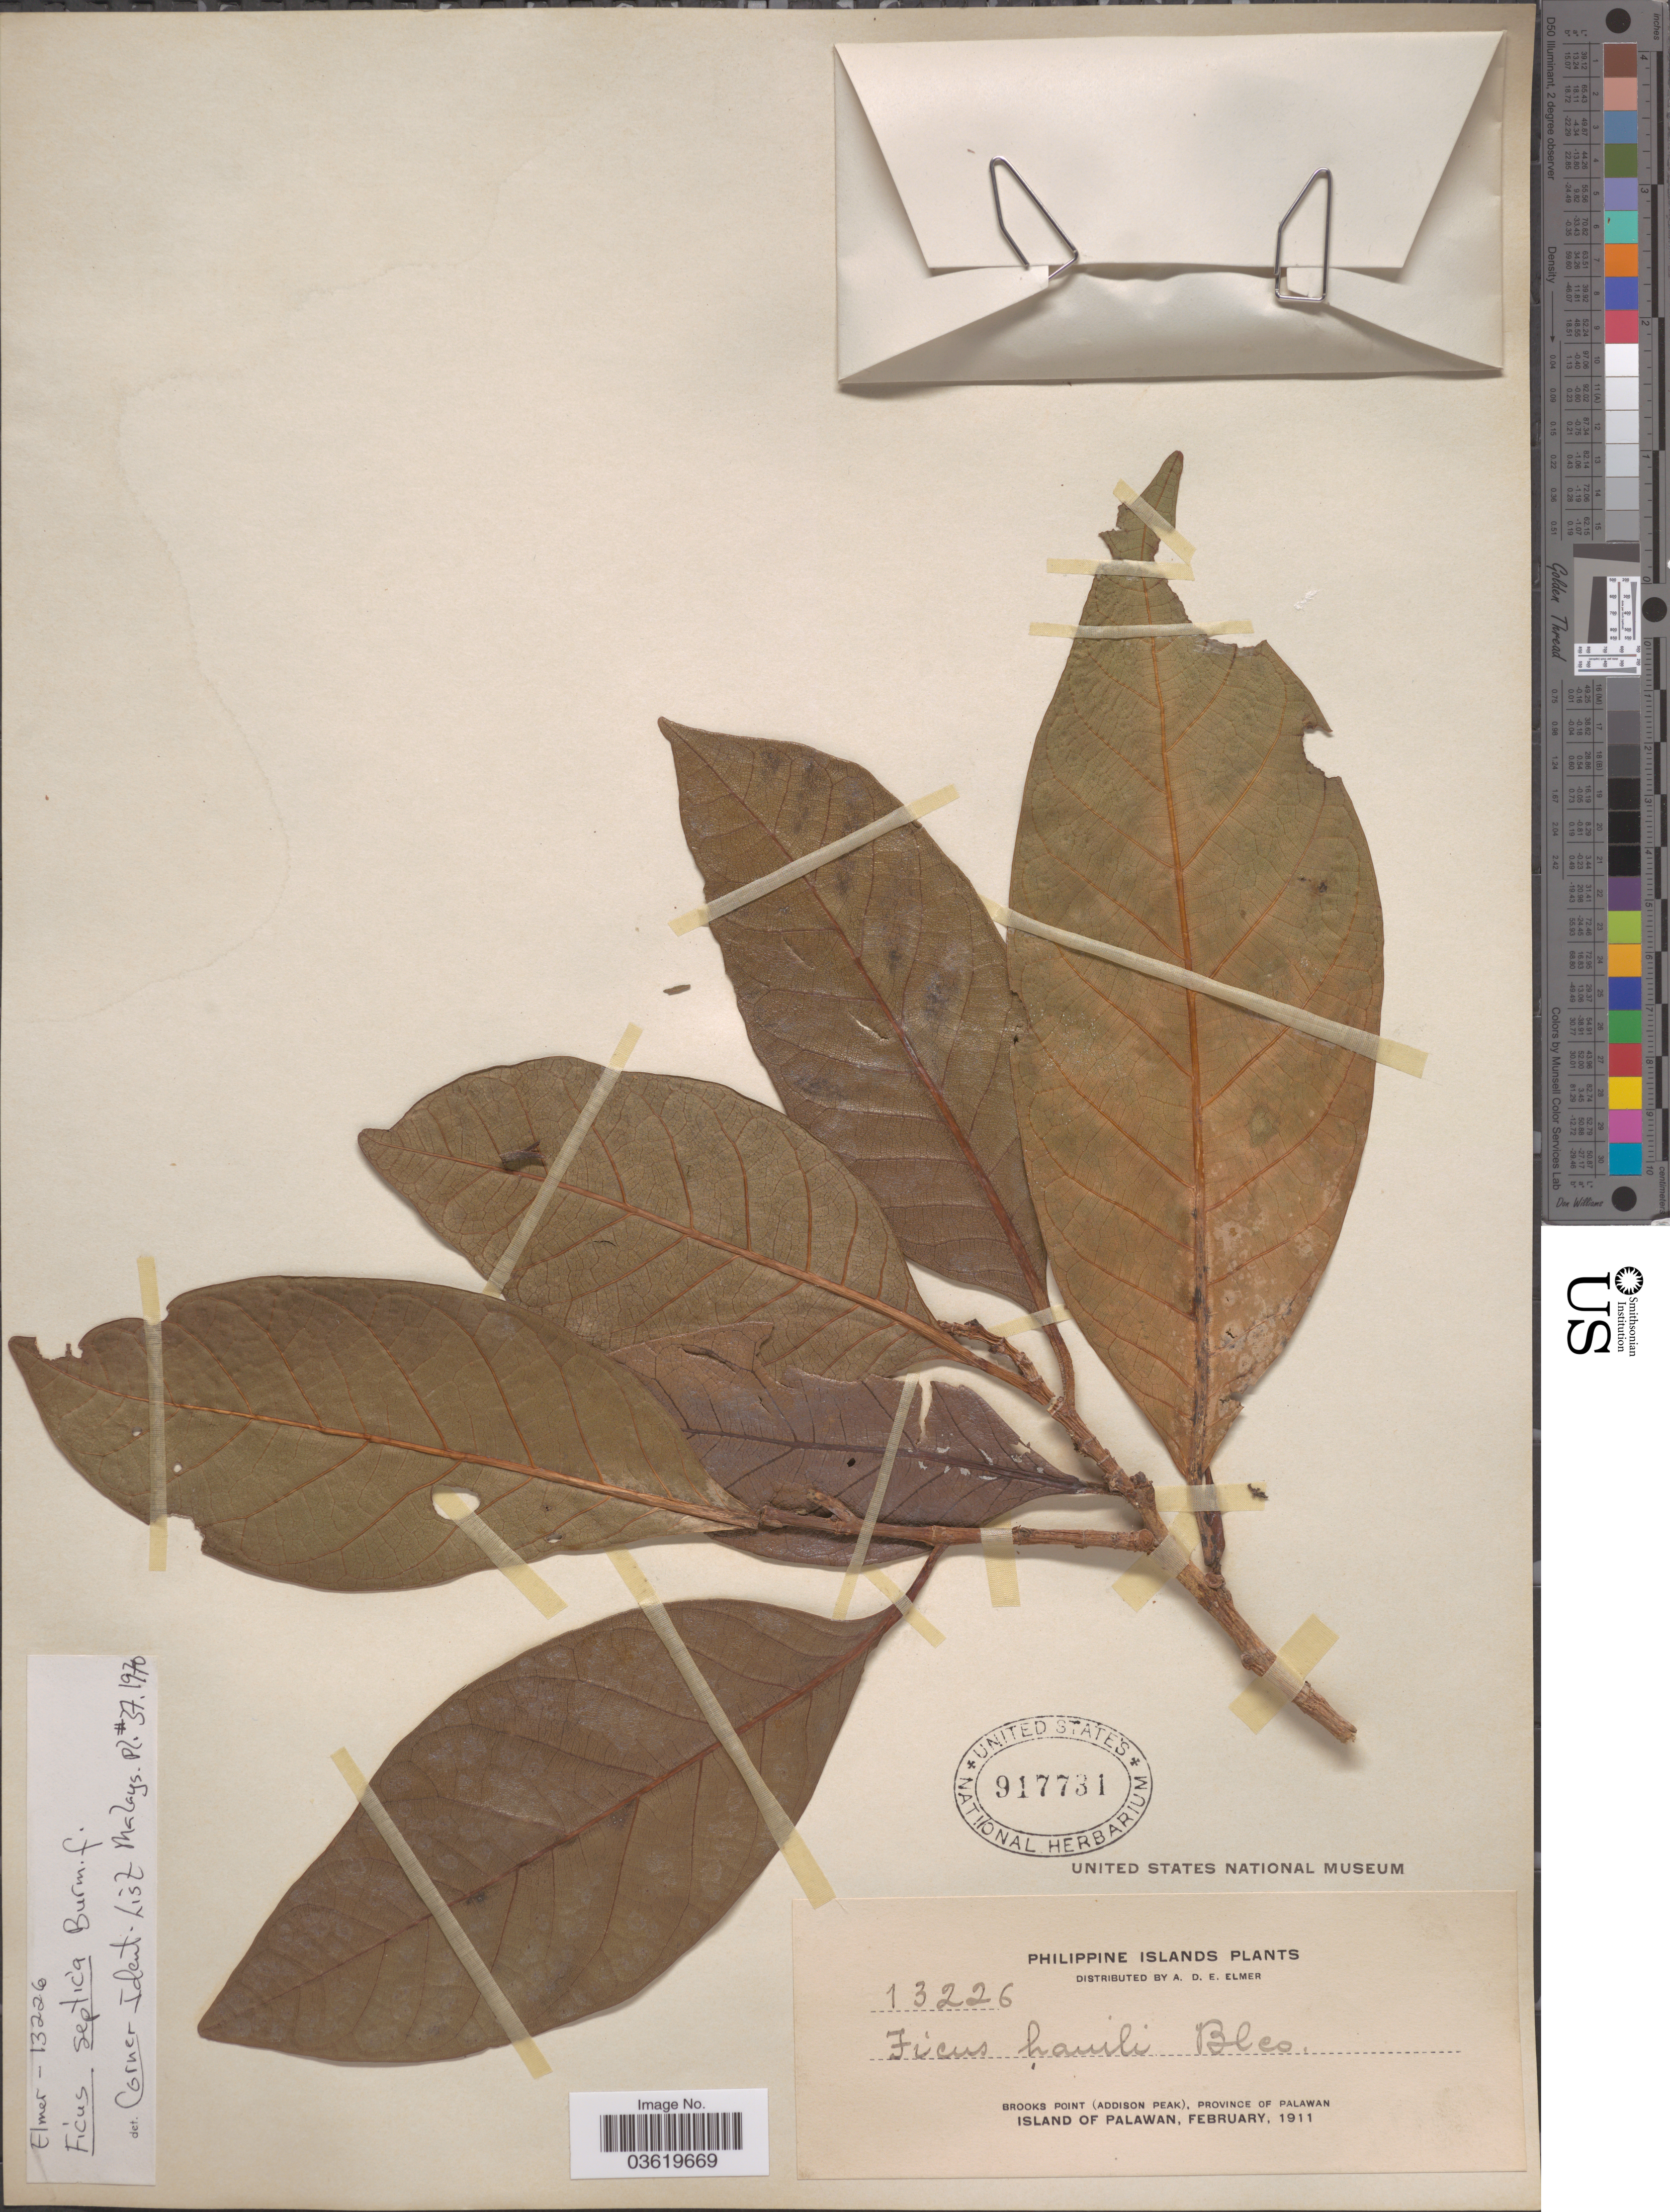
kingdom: Plantae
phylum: Tracheophyta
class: Magnoliopsida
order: Rosales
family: Moraceae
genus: Ficus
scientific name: Ficus septica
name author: Burm. f.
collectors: A. D. E. Elmer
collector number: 13226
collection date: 1911-02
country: Philippines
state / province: Mimaropa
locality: Philippine Islands. Brooks Point (Addison Peak), Province of Palawan. Island of Palawan.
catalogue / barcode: US 917731